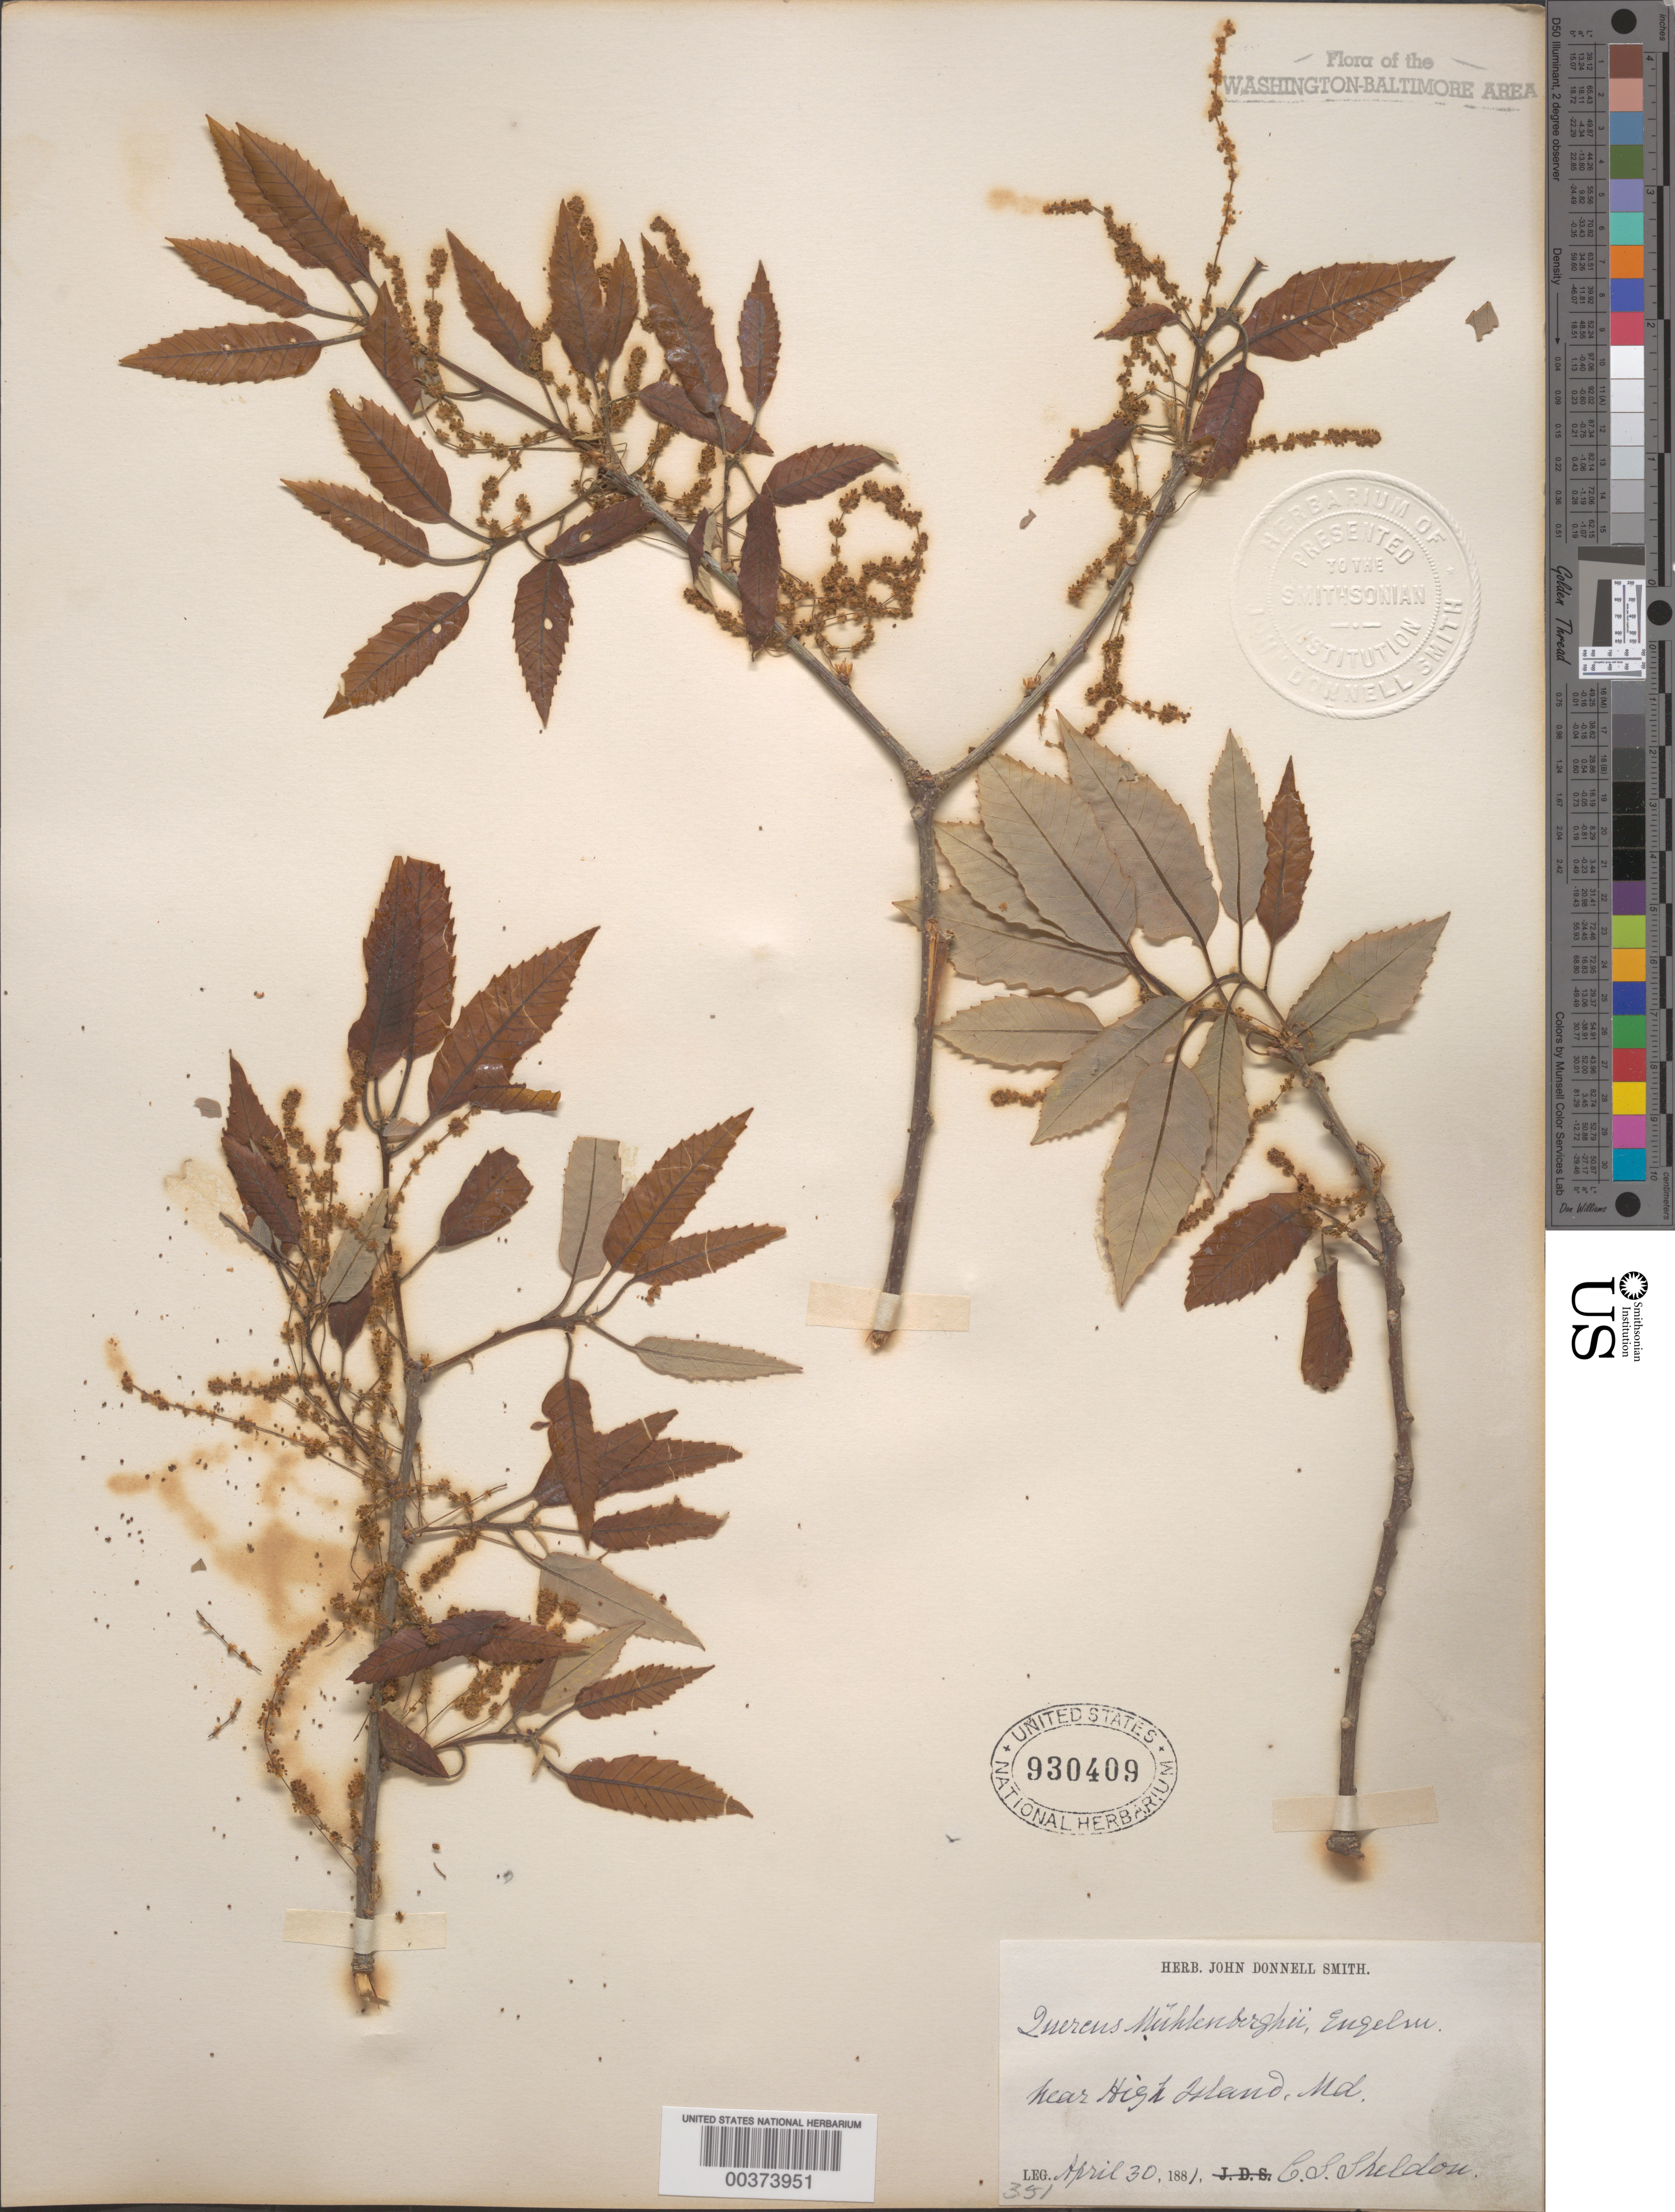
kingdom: Plantae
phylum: Tracheophyta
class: Magnoliopsida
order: Fagales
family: Fagaceae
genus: Quercus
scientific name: Quercus sp.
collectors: C. S. Sheldon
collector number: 351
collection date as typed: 30 Apr 1881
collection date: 1881-04-30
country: United States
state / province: Maryland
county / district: Montgomery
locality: High Island vicinity C. & O. Canal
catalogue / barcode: US 930409